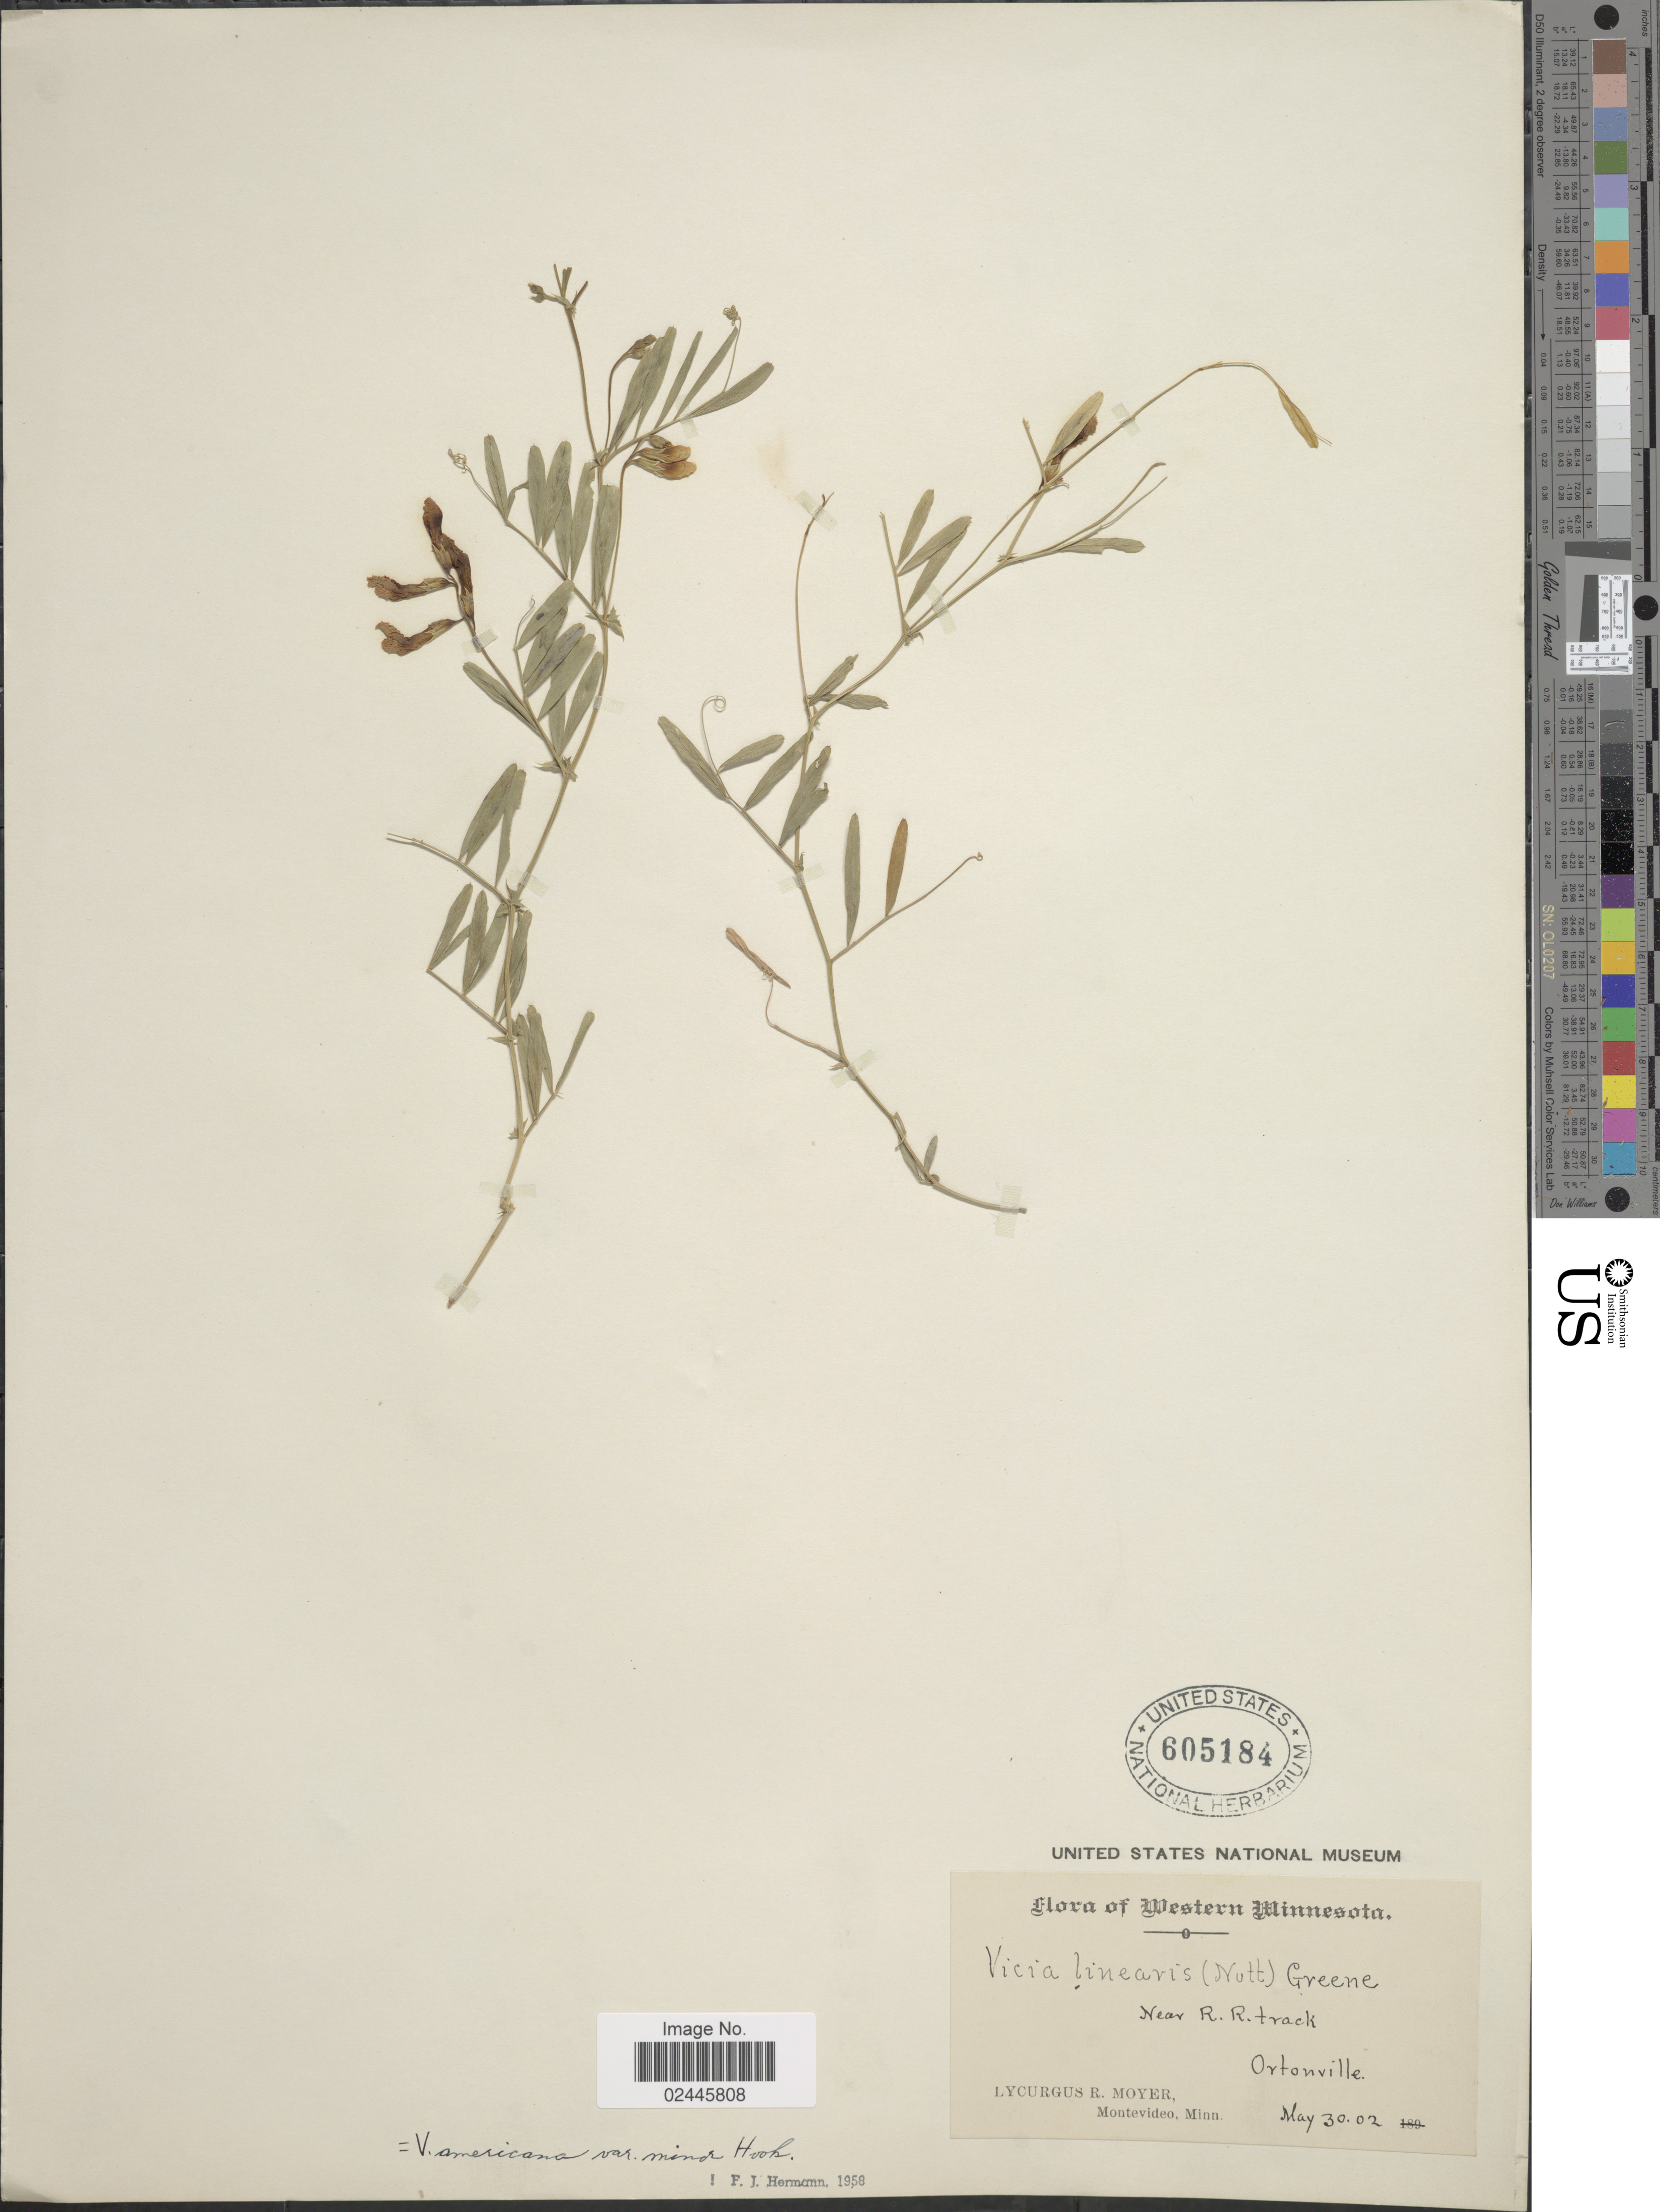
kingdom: Plantae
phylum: Tracheophyta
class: Magnoliopsida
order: Fabales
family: Fabaceae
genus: Vicia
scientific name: Vicia americana var. minor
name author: Hook.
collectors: L. Moyer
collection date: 1902-05-30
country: United States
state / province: Minnesota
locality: Western Minnesota. Near R. R. track, Ortonville. Montevideo, Minn.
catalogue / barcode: US 605184